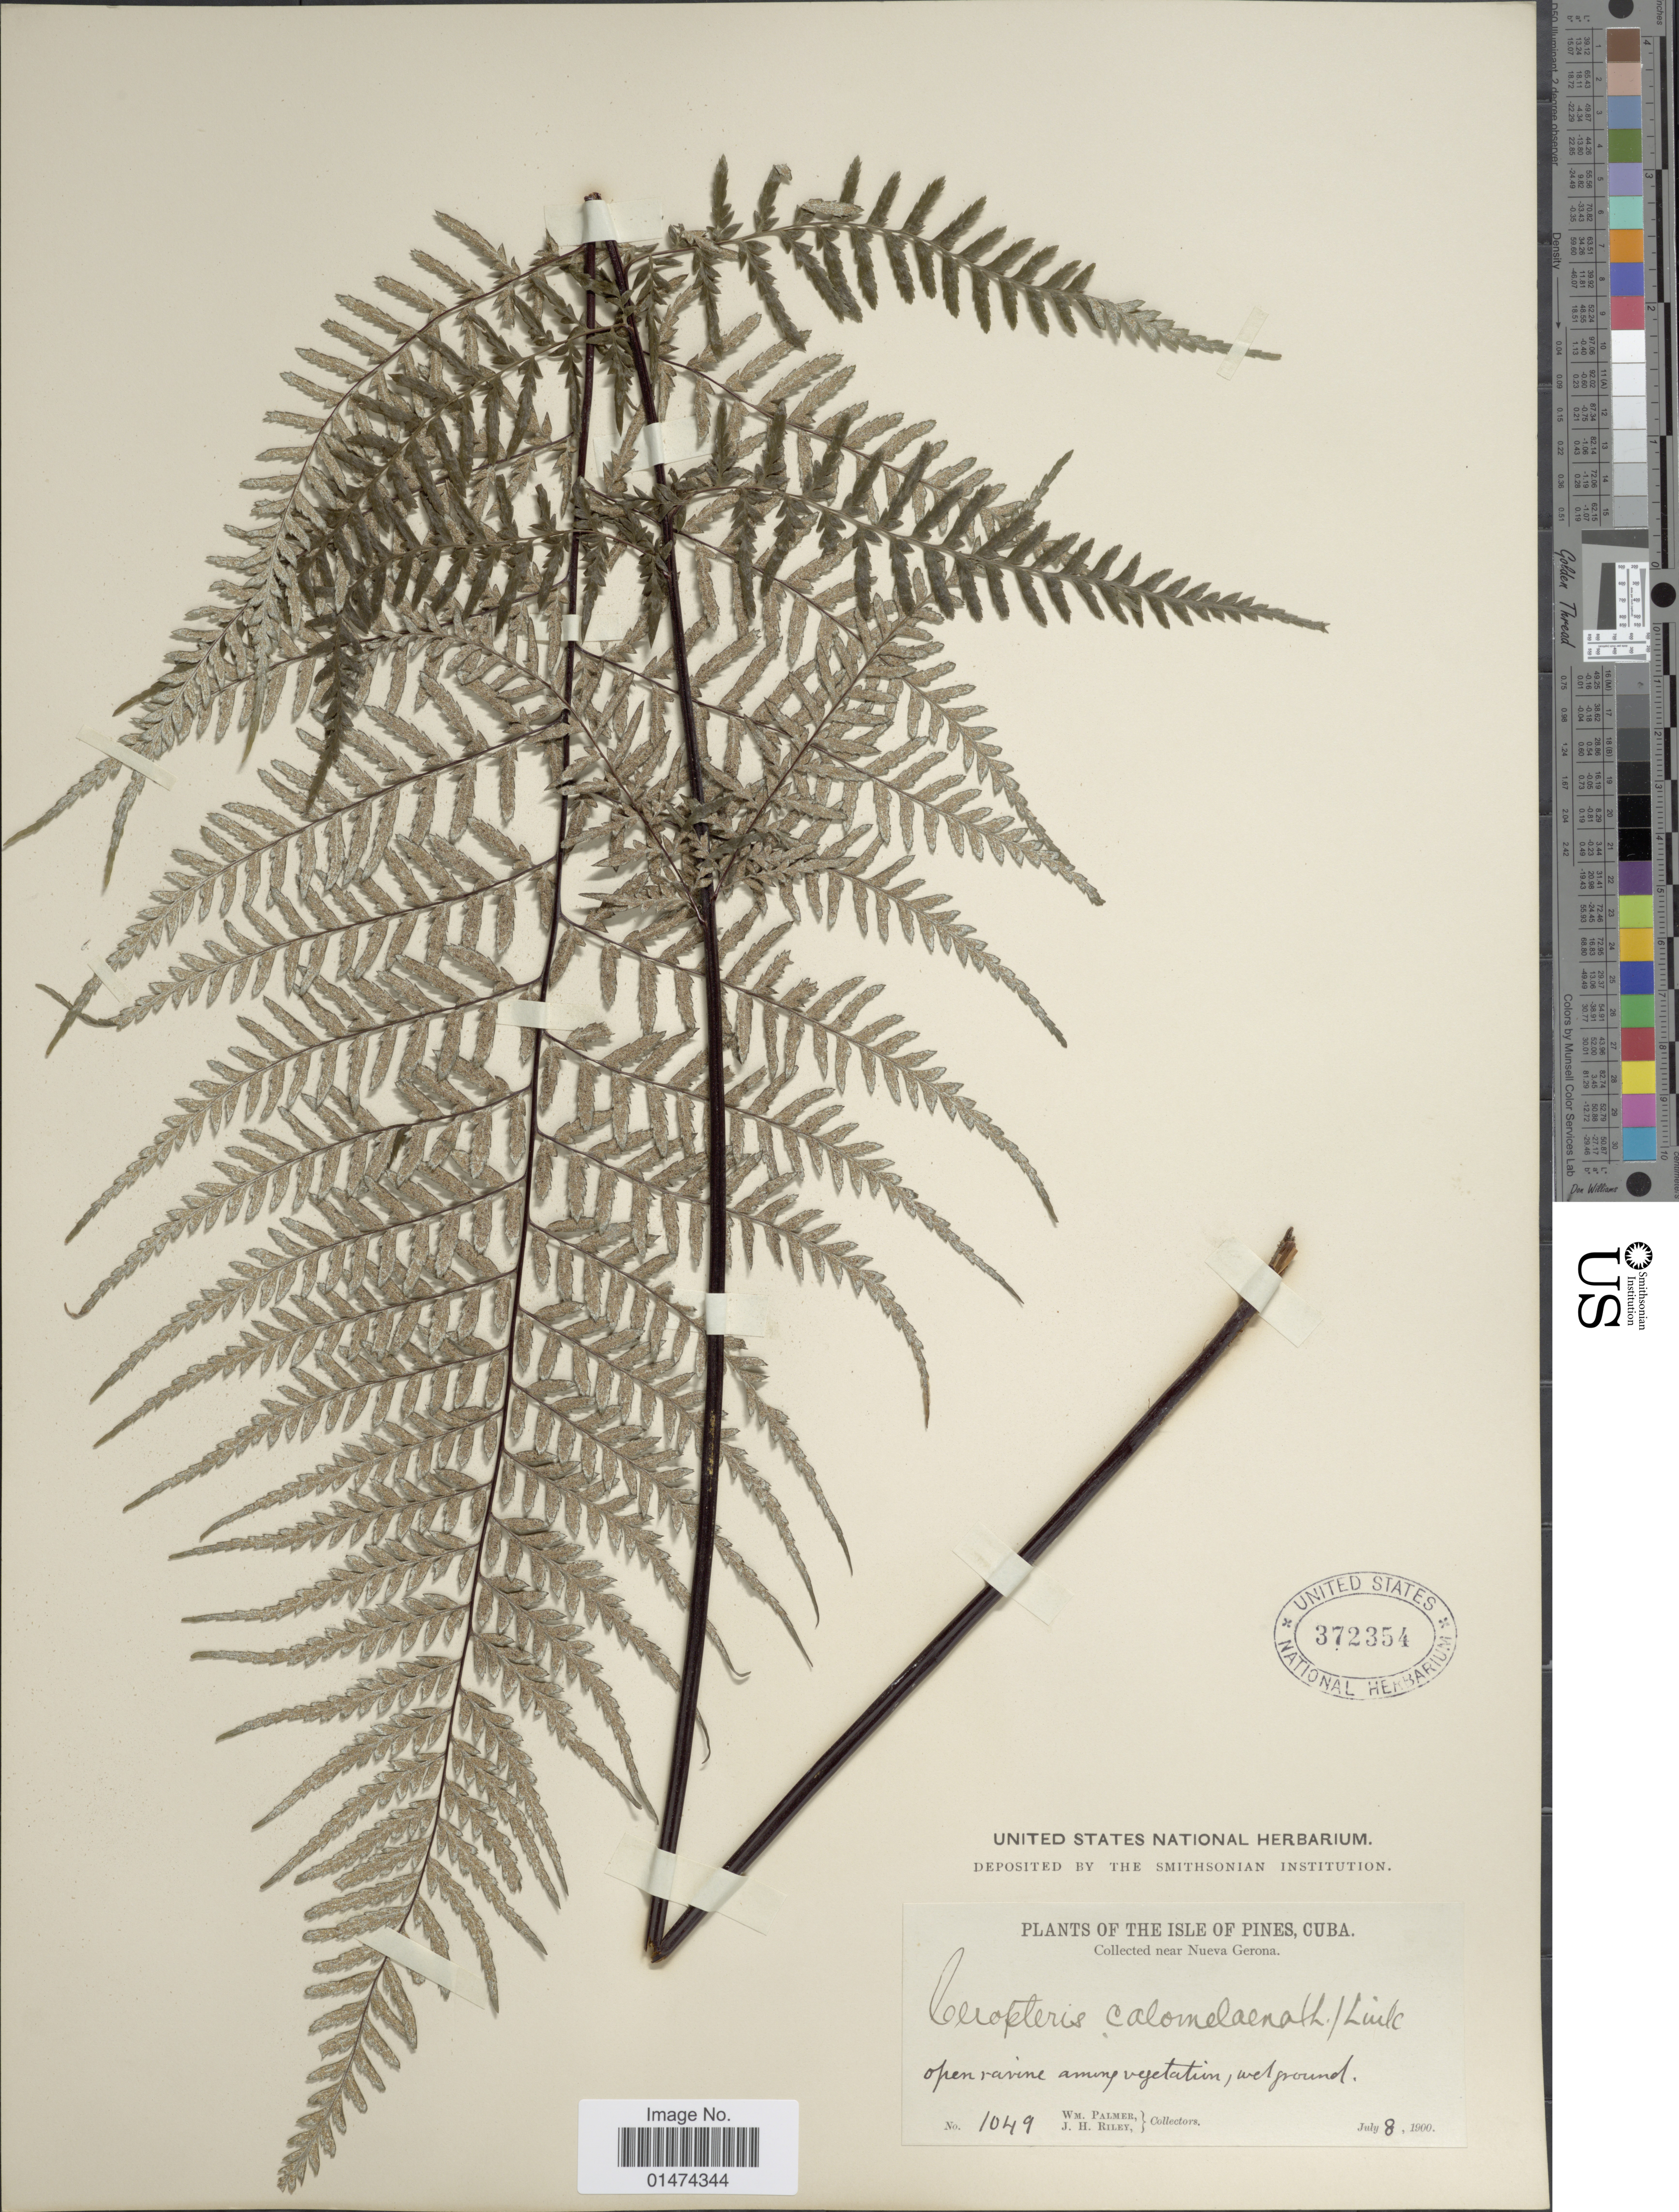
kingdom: Plantae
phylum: Tracheophyta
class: Polypodiopsida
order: Polypodiales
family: Pteridaceae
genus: Pityrogramma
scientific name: Pityrogramma calomelanos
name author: (L.) Link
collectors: W. Palmer & J. H. Riley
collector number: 1049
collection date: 1900-07-08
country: New Caledonia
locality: Plants of the Isle of Pines, Cuba, Collected near Nueva Gerona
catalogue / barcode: US 372354